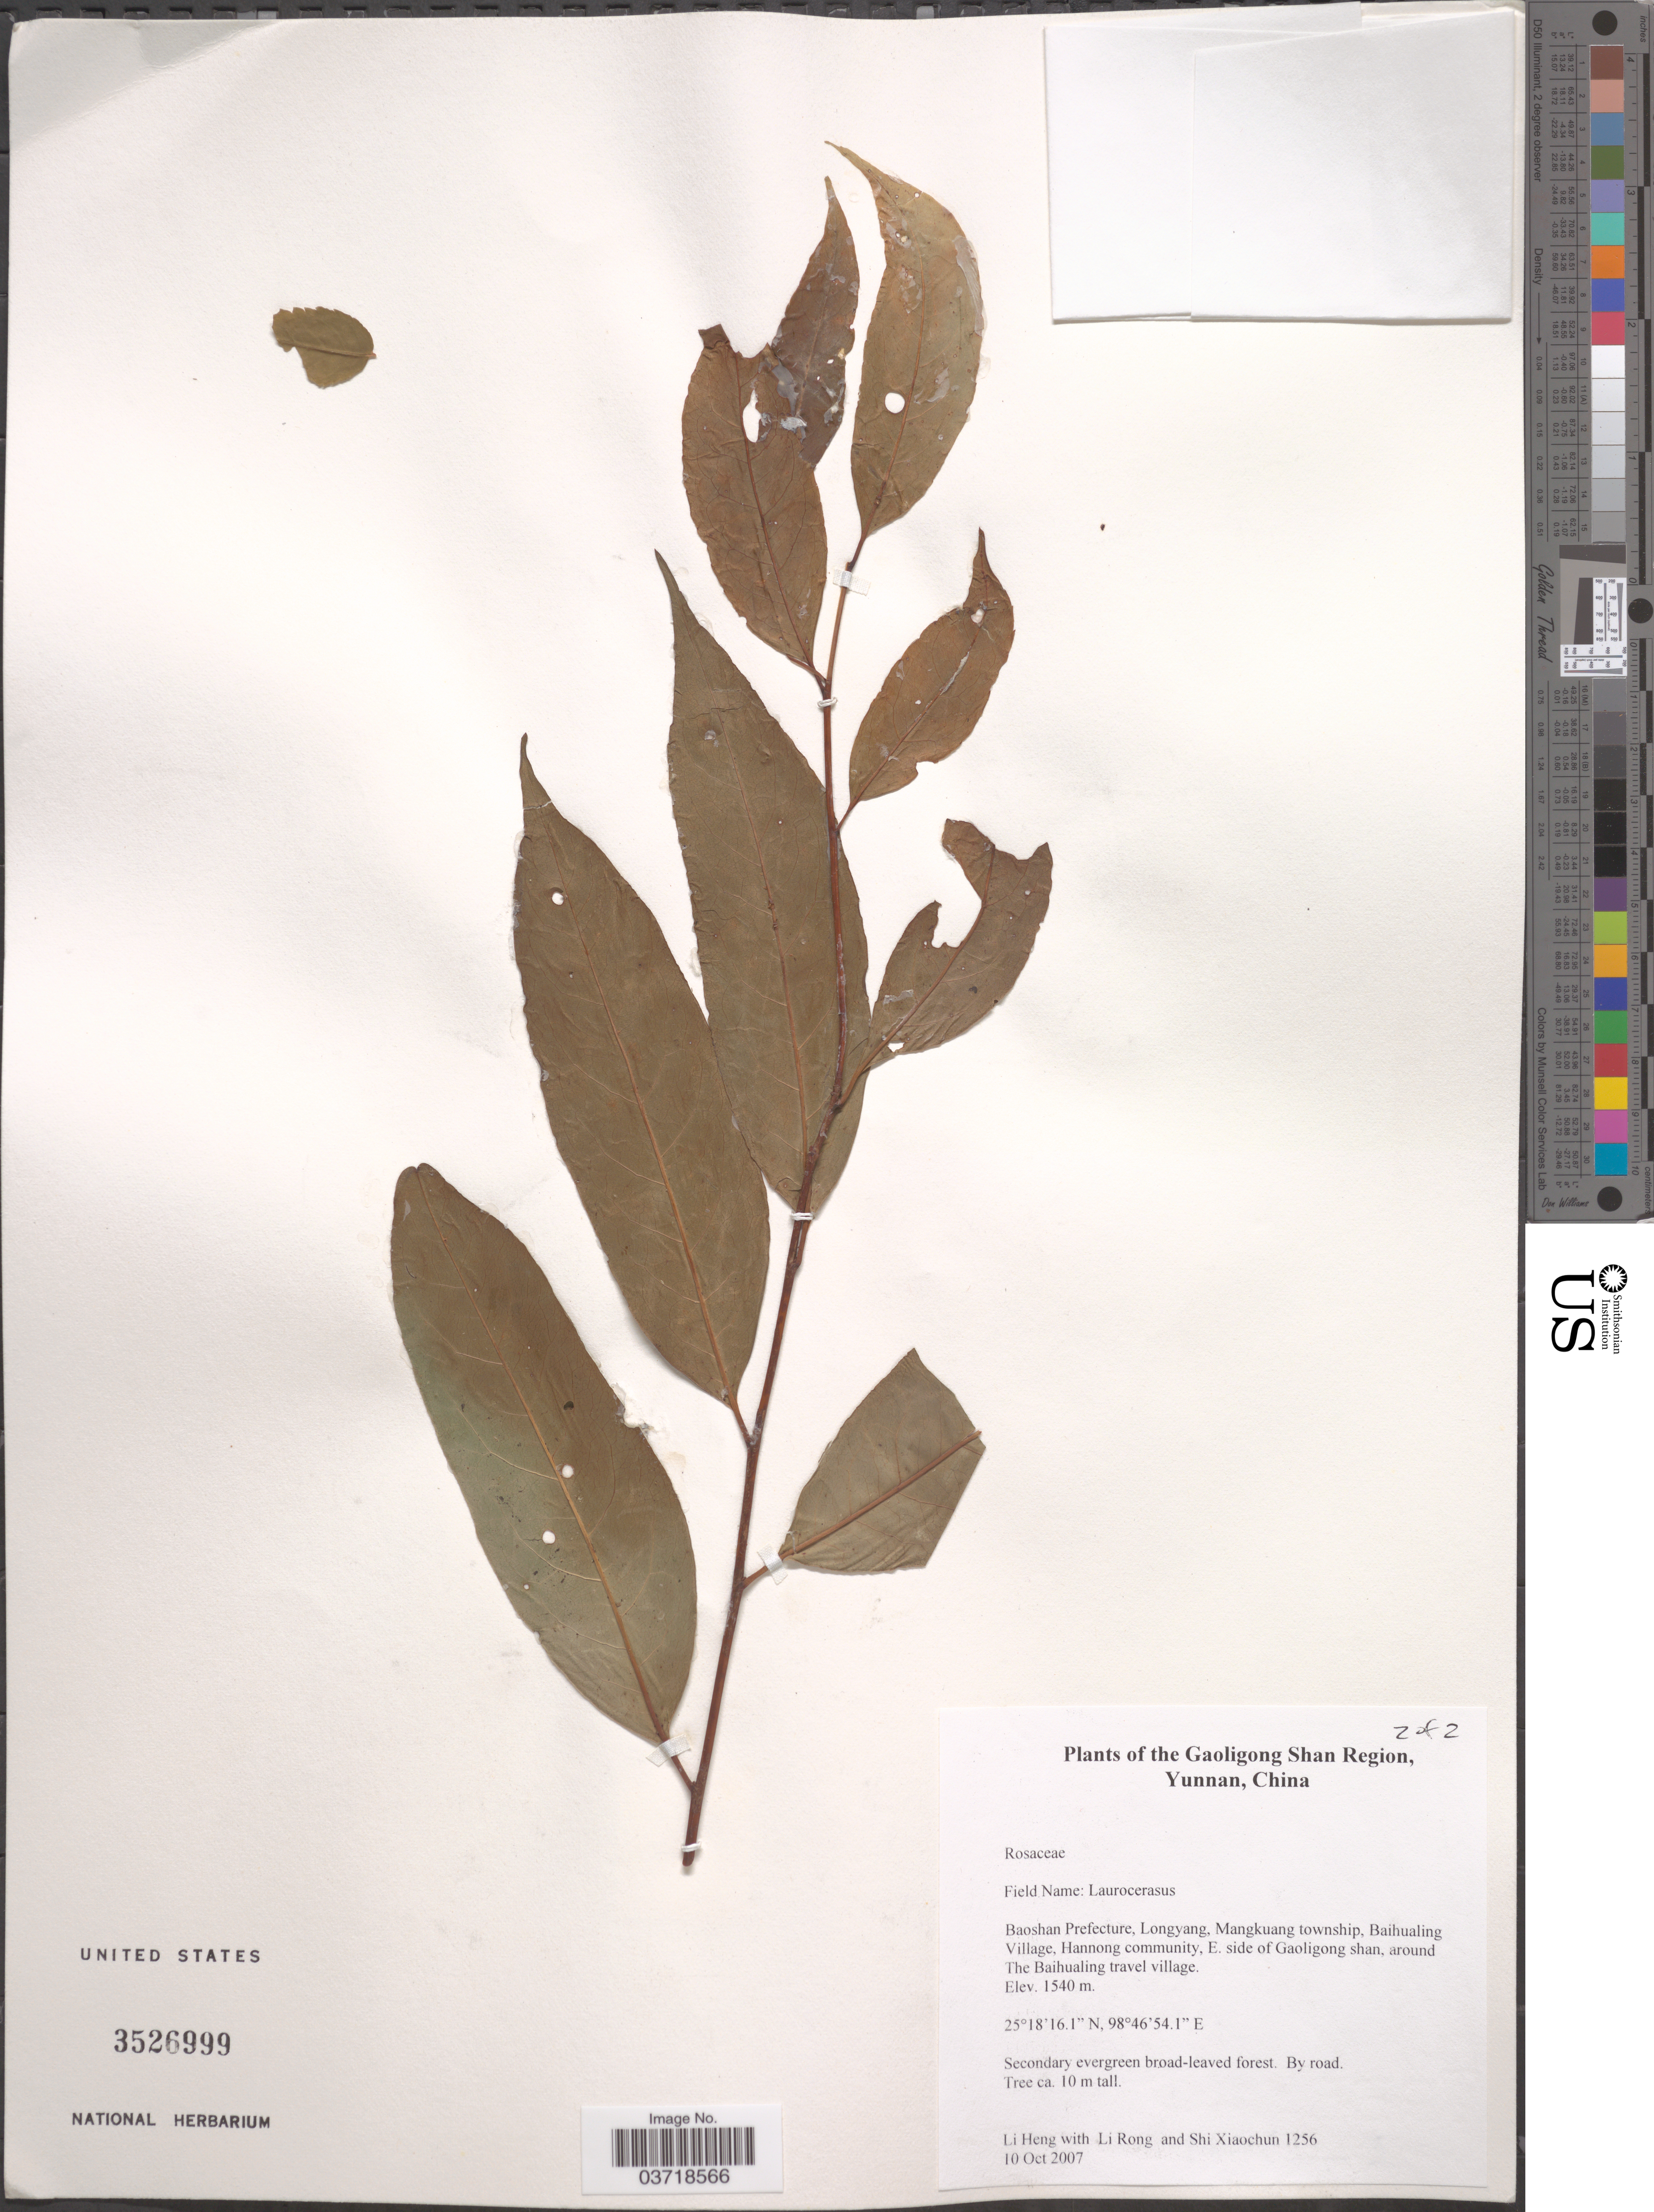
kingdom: Plantae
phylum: Tracheophyta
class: Magnoliopsida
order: Rosales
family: Rosaceae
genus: Prunus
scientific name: Prunus sp.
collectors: L. Heng, R. Li & X. C. Shi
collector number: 1256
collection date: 2007-10-10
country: China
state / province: Yunnan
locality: The Gaoligong Shan Region. Baoshan Prefecture, Longyang, Mangkuang township, Baihualing village, Hannong community, E side of Gaoligong shan, around The Baihualing travel village.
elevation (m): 1540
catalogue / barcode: US 3526999